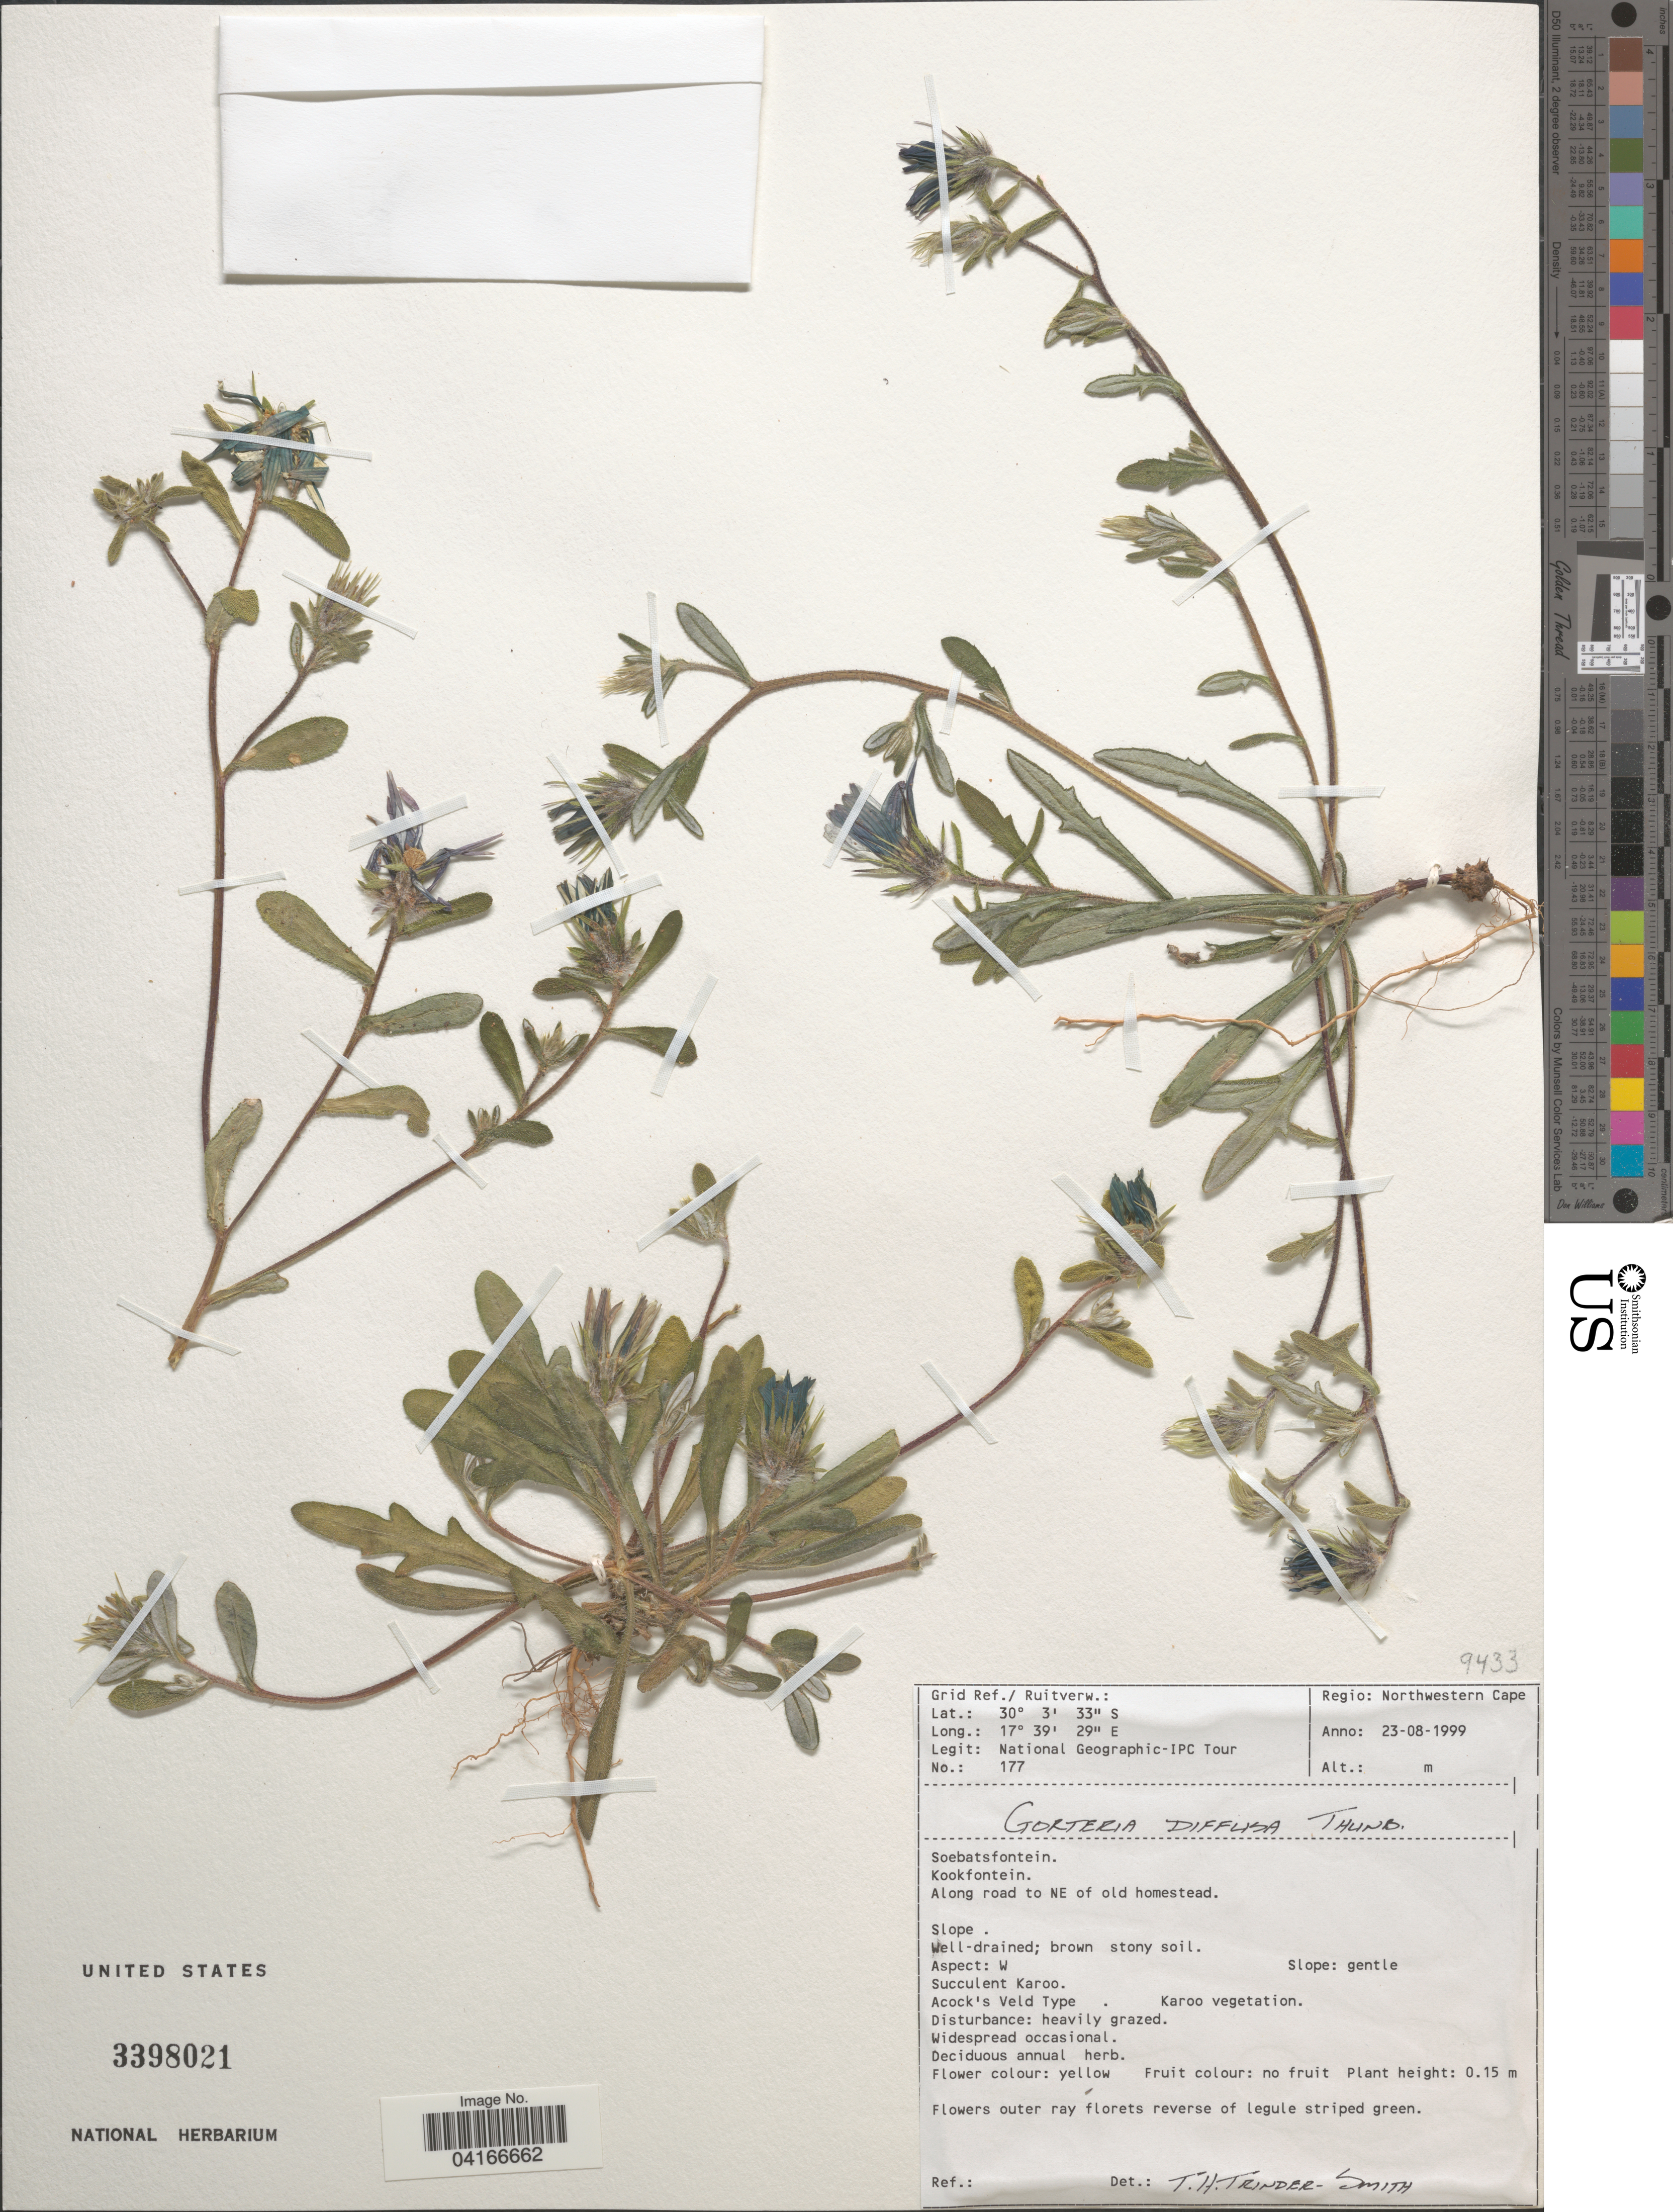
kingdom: Plantae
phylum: Tracheophyta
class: Magnoliopsida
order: Asterales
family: Asteraceae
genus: Gorteria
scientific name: Gorteria diffusa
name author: Thunb.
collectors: National Geographic IPC T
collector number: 177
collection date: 1999-08-23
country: South Africa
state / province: North West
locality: Regio: Northwestern Cape. Soebatsfontein. Kookfontein. Along road to NE of old homestead. Aspect: W.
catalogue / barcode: US 3398021